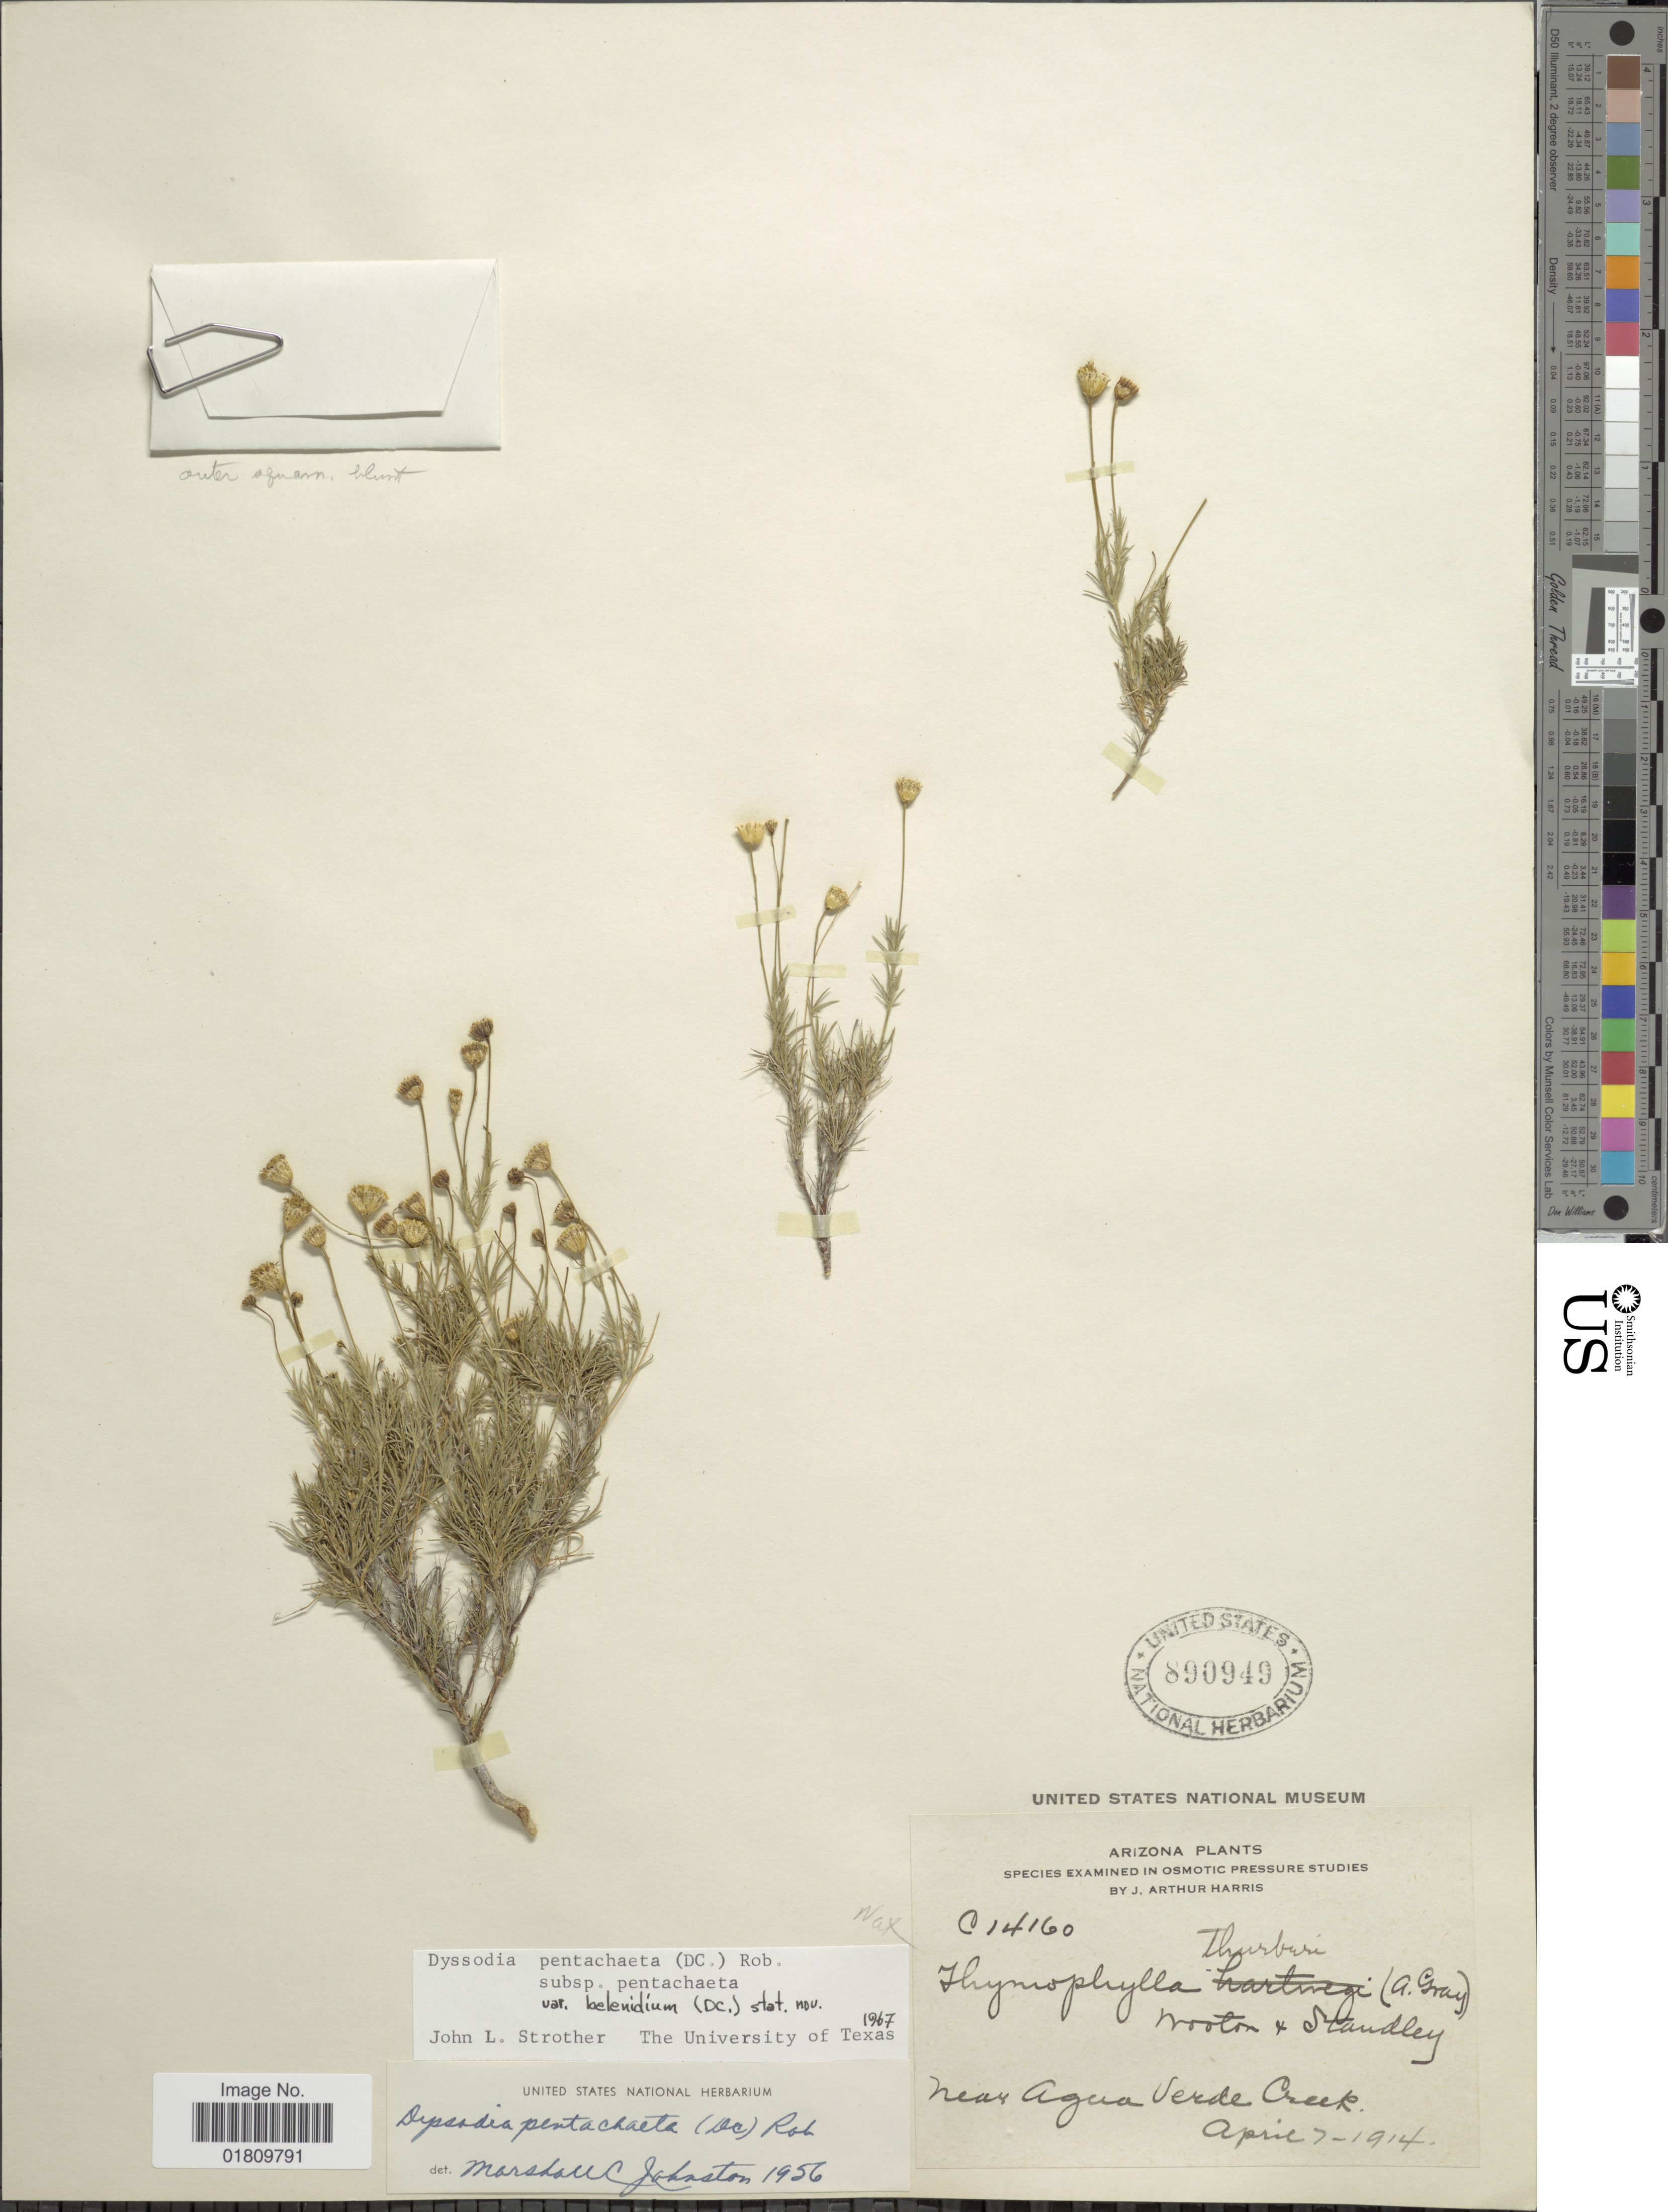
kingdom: Plantae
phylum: Tracheophyta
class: Magnoliopsida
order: Asterales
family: Asteraceae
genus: Thymophylla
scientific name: Thymophylla pentachaeta var. belenidium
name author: (DC.) Strother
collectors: J. A. Harris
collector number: C14160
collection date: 1914-04-07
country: United States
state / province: Arizona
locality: Near Agua Verde Creek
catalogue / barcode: US 890949